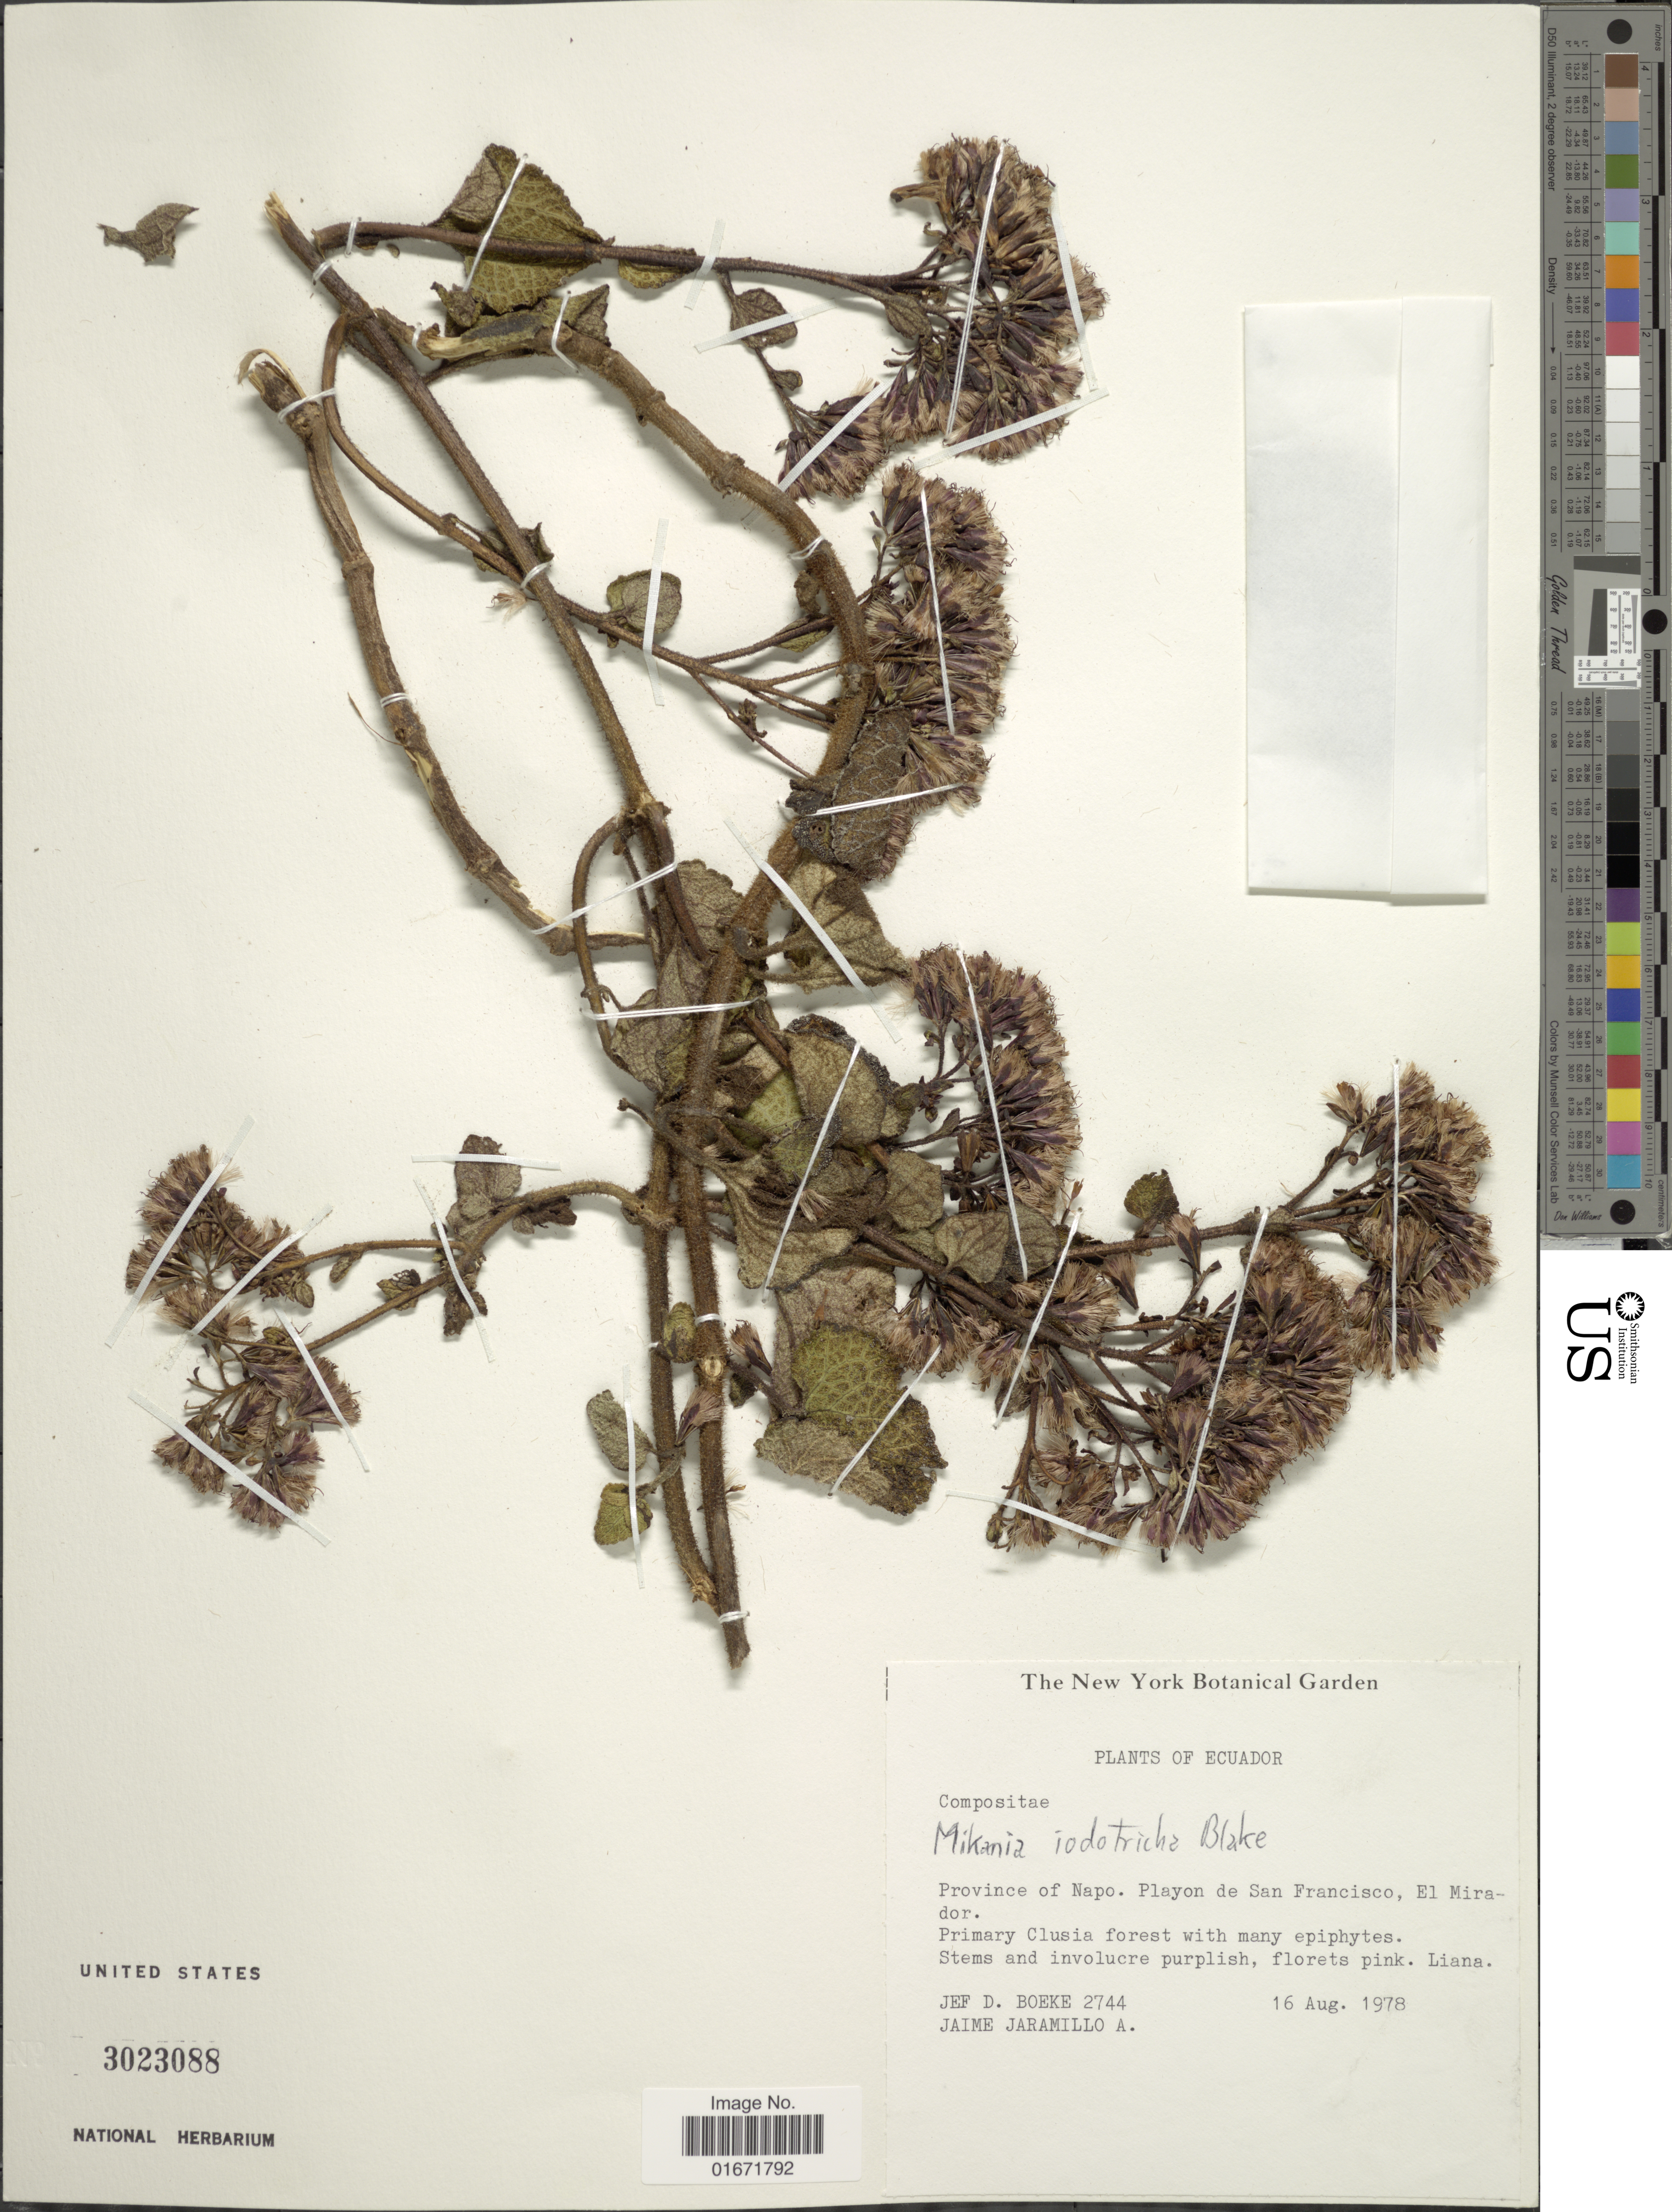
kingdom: Plantae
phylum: Tracheophyta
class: Magnoliopsida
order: Asterales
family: Asteraceae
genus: Mikania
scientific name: Mikania iodotricha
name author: S.F. Blake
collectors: J. D. Boeke & J. L. Jaramillo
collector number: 2744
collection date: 1978-08-16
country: Ecuador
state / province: Napo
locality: Playon de San Francisco, El Mirador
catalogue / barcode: US 3023088